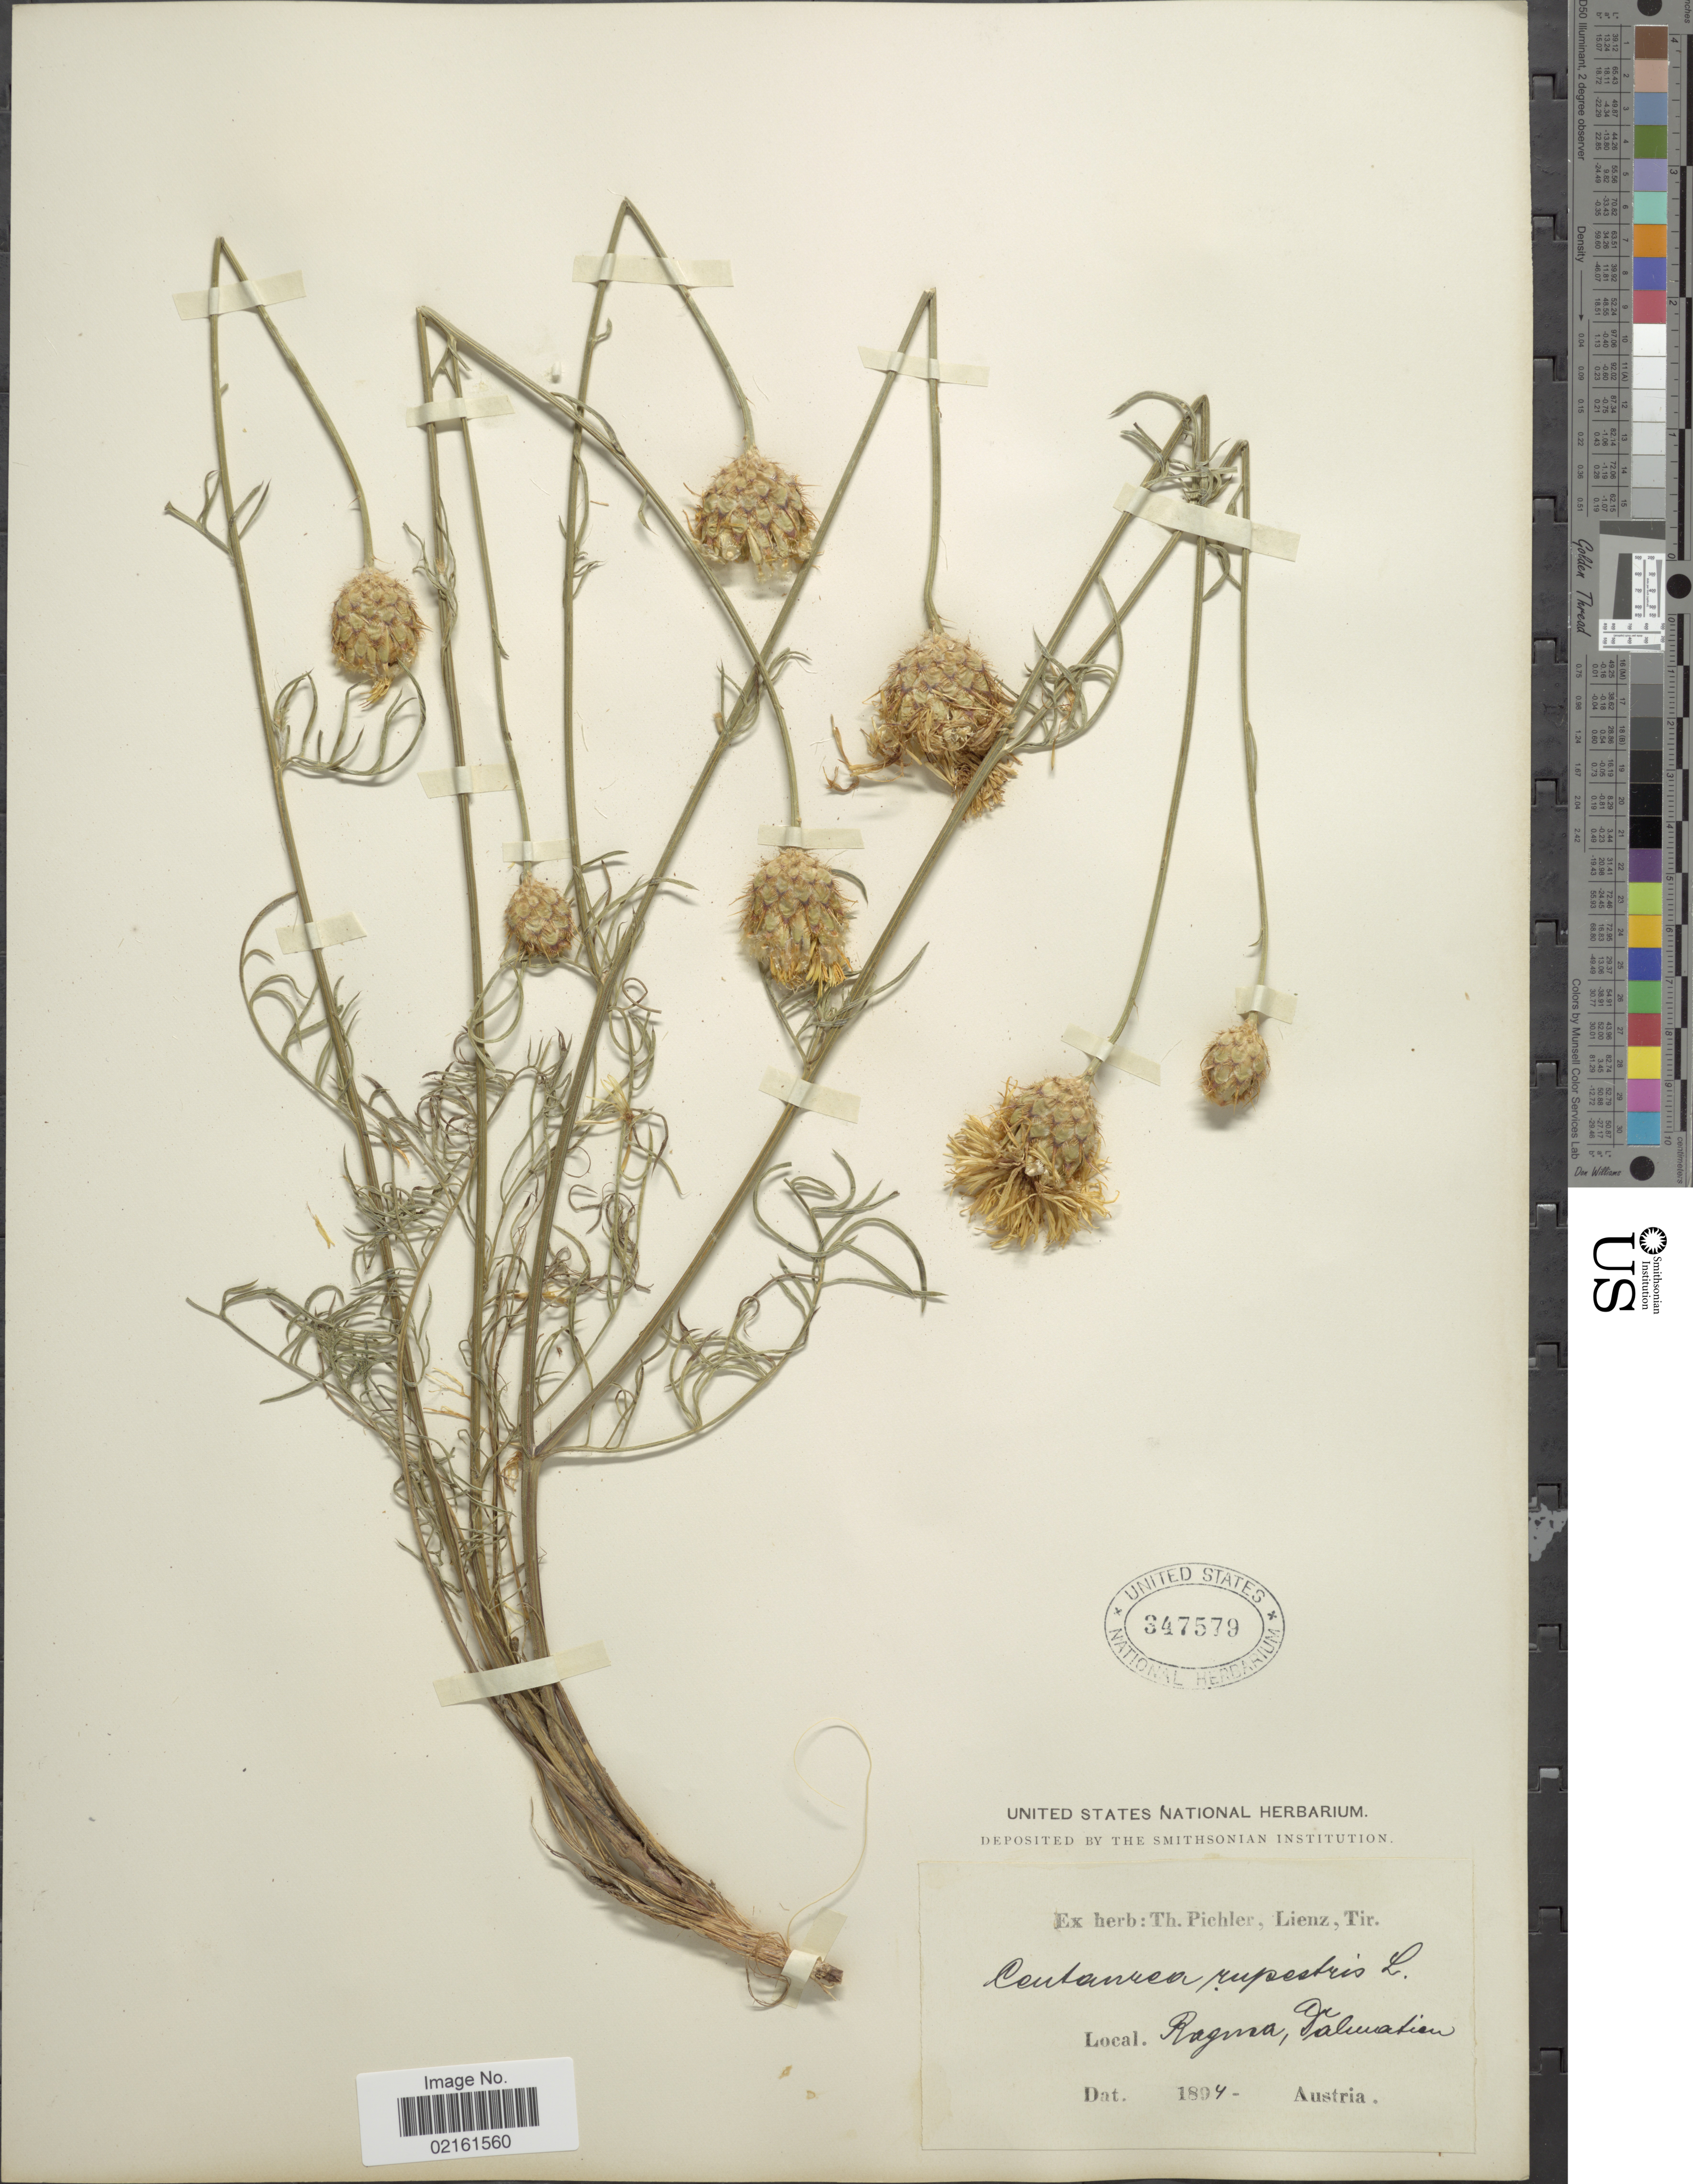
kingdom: Plantae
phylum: Tracheophyta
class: Magnoliopsida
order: Asterales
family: Asteraceae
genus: Centaurea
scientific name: Centaurea rupestris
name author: L.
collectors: ex herb. T. Pichler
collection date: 1894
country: Austria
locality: Ragma, Dalmatien [interpreted]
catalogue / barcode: US 347579